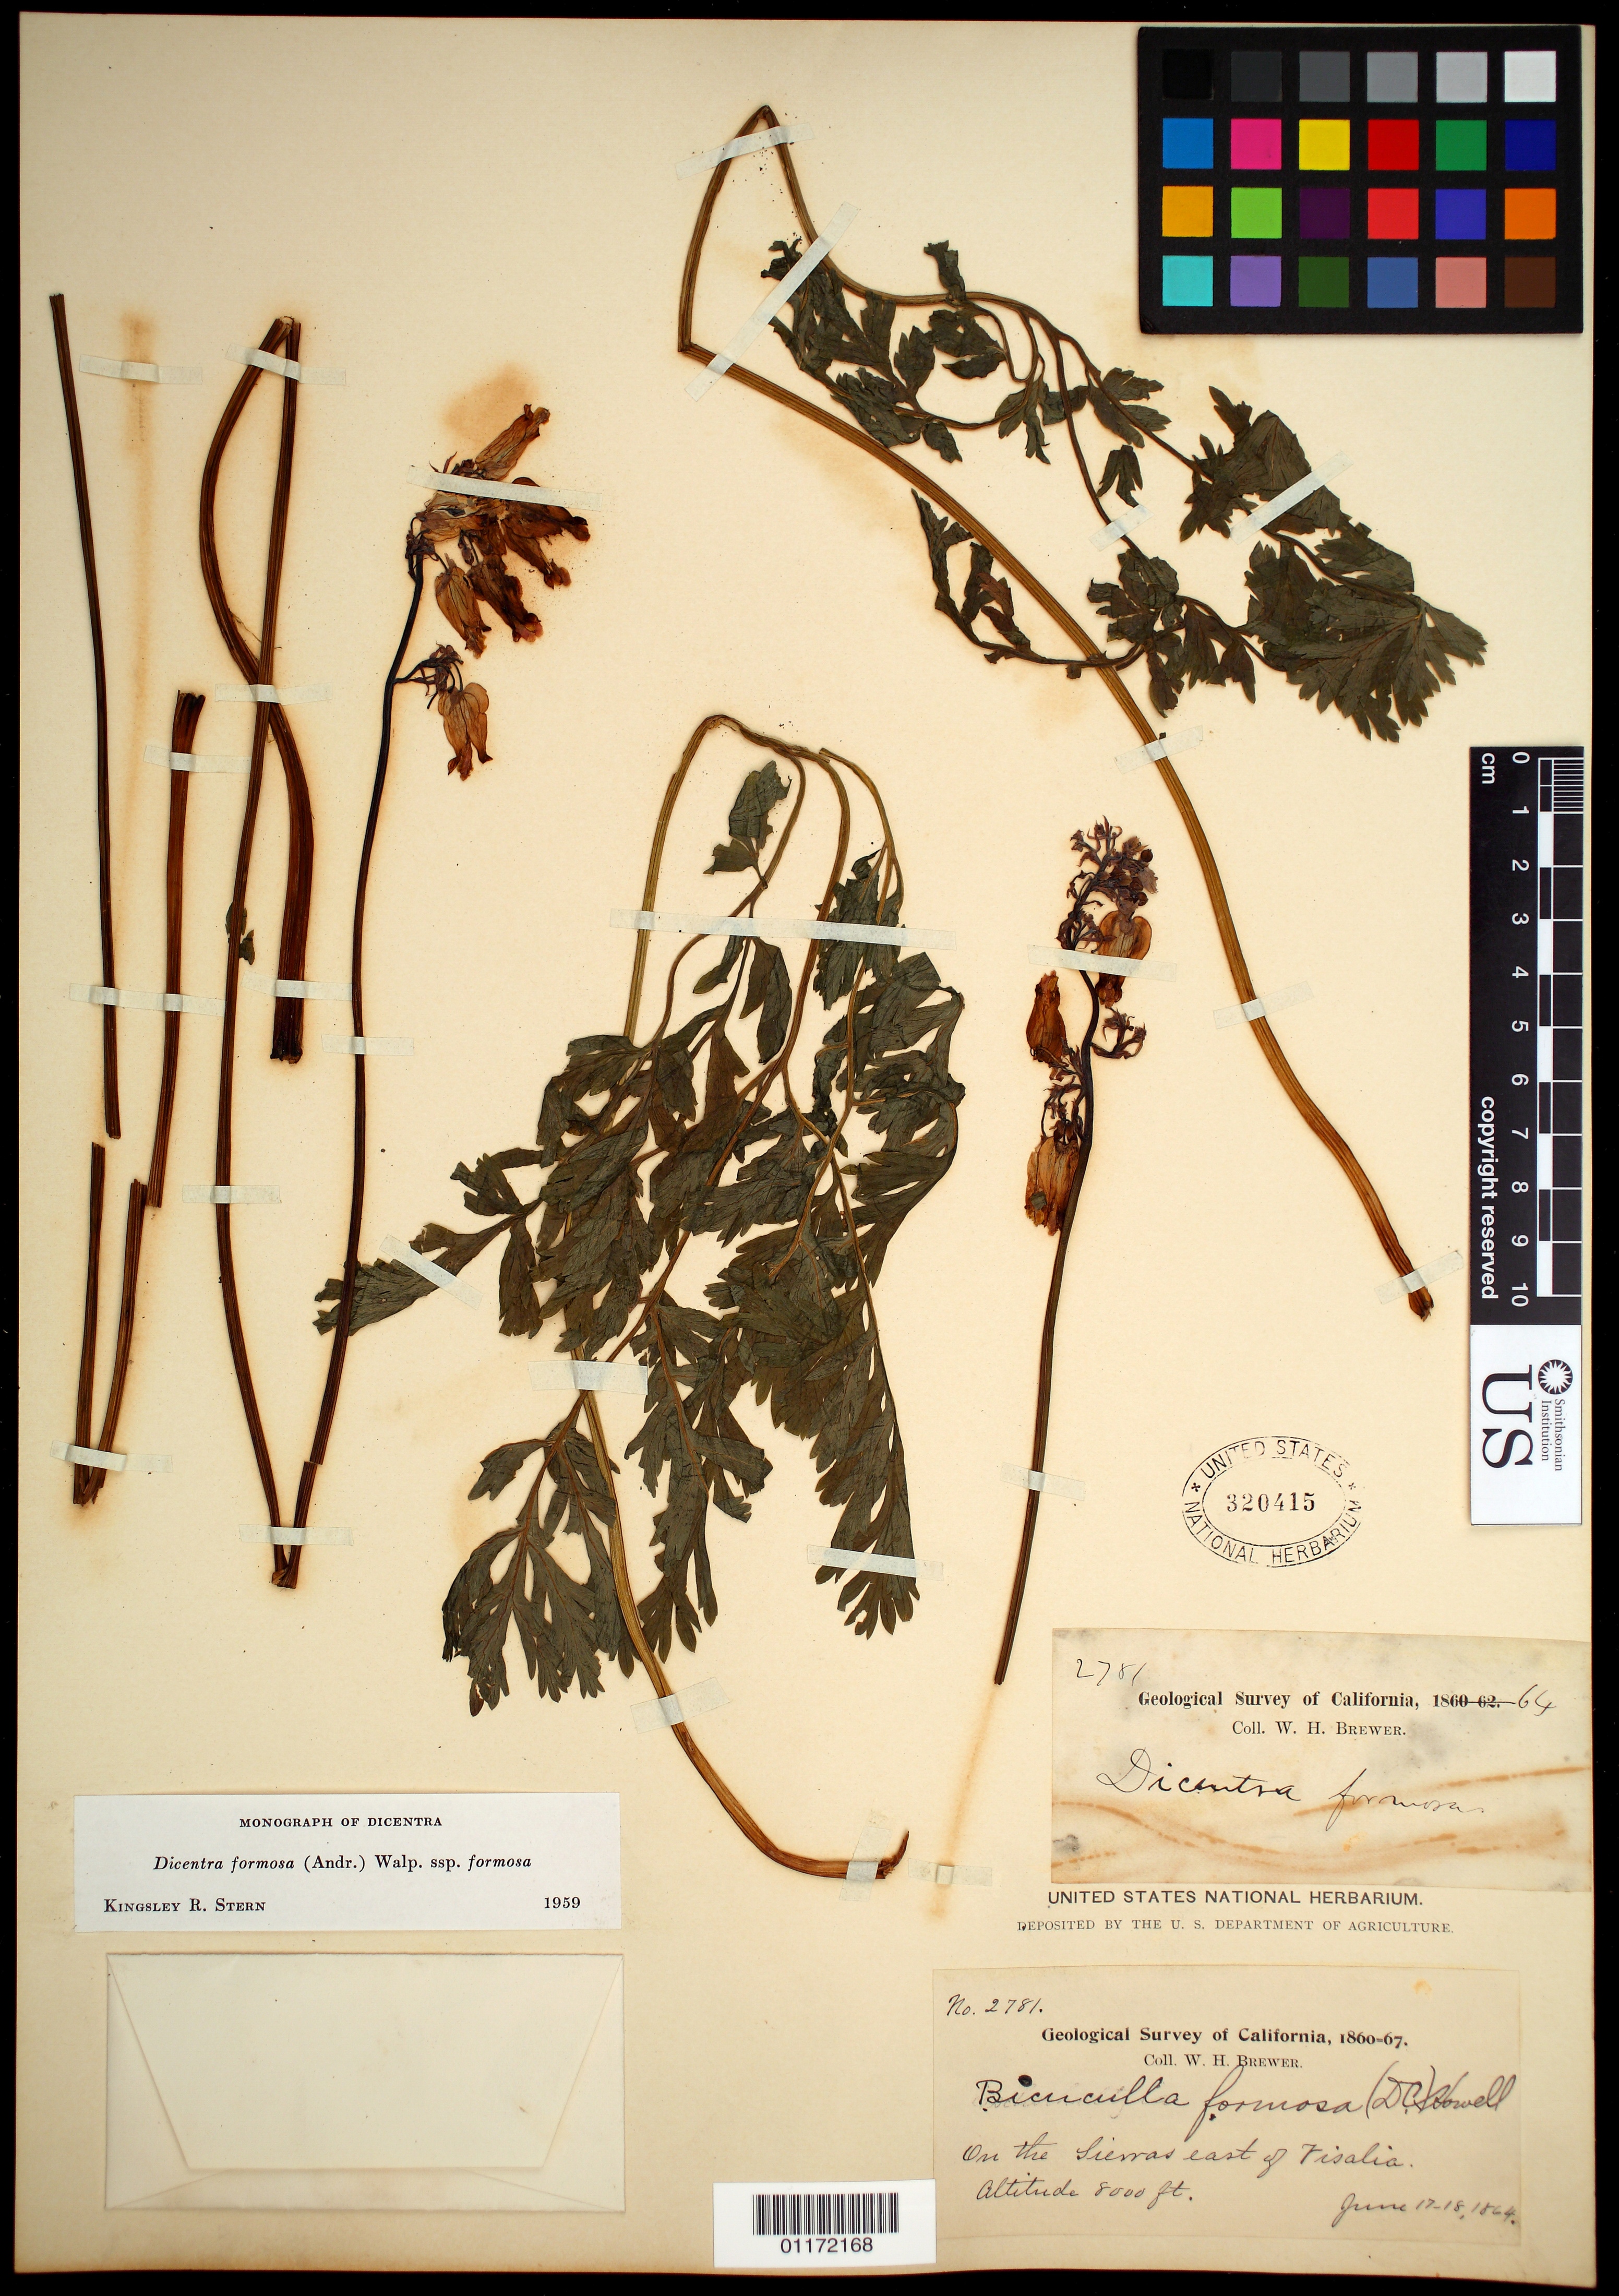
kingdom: Plantae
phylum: Tracheophyta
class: Magnoliopsida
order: Ranunculales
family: Papaveraceae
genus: Dicentra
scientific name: Dicentra formosa subsp. formosa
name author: (Haw.) Walp.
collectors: W. H. Brewer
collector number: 2781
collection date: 1864-06-17/1864-06-18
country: United States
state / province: California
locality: On the Sierras E of Visalia.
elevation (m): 2438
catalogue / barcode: US 320415